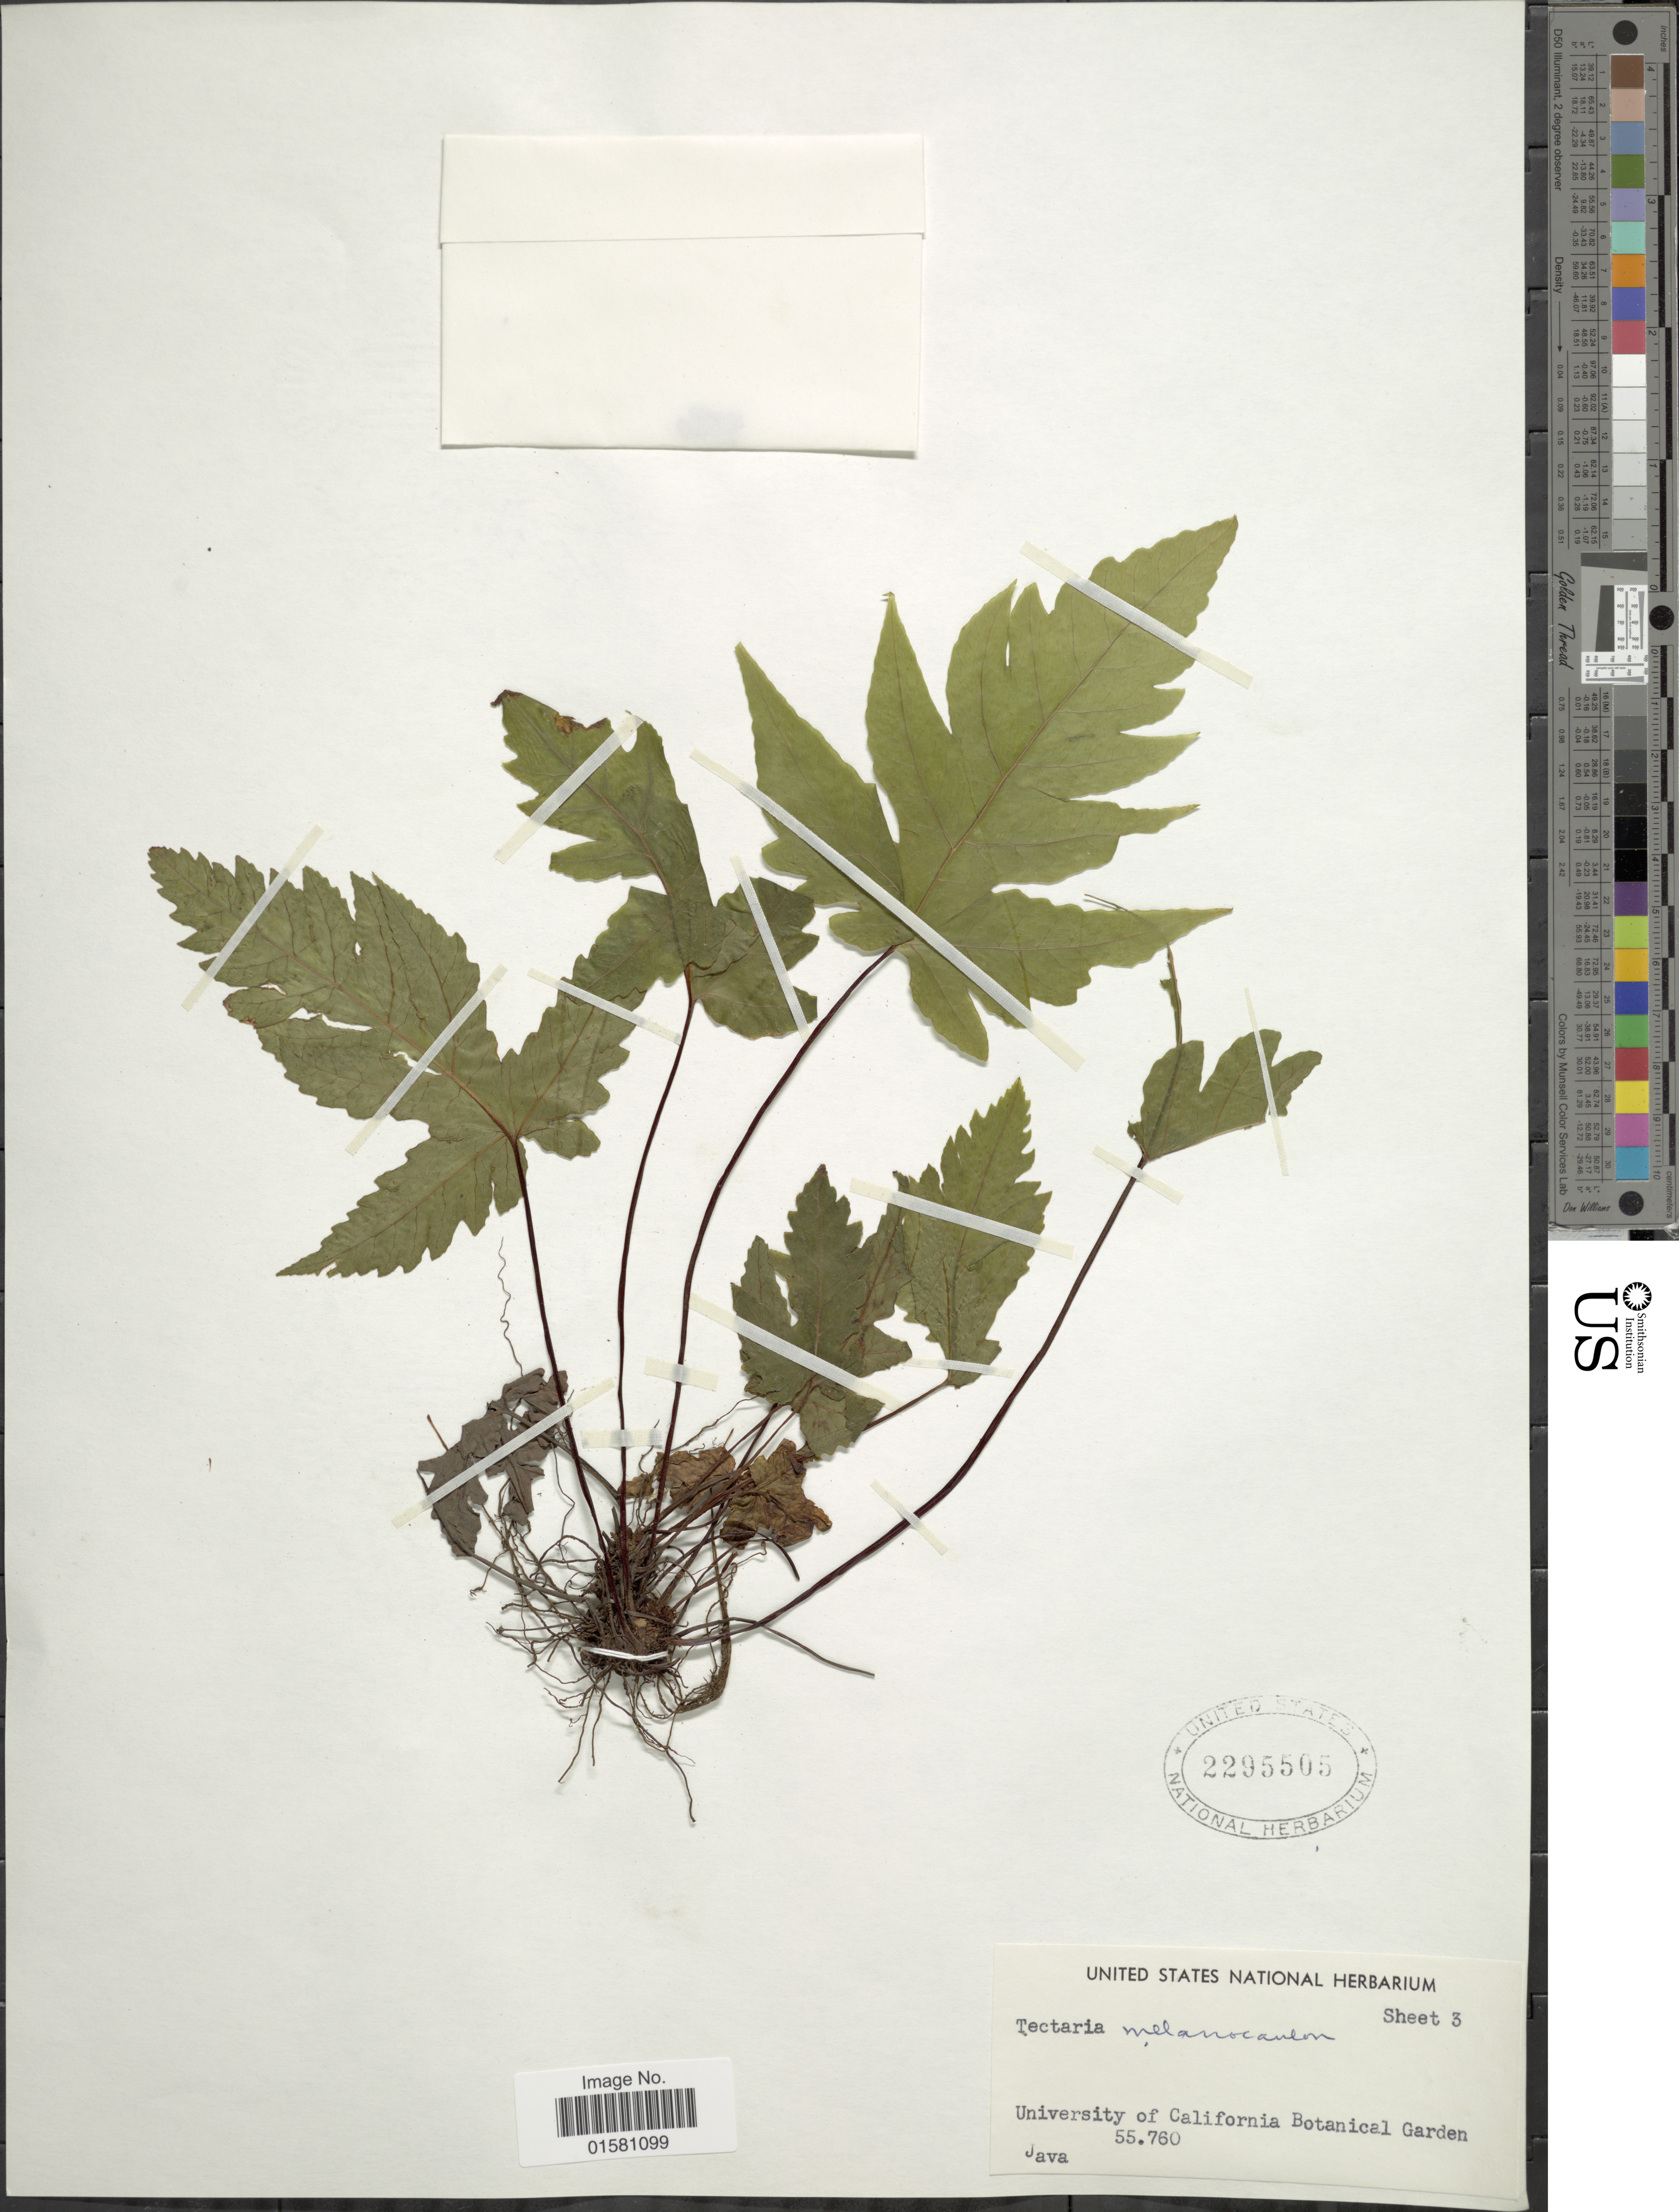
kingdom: Plantae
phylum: Tracheophyta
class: Polypodiopsida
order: Polypodiales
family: Tectariaceae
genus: Tectaria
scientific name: Tectaria melanocaulos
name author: (Bedd.) Copel.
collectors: Univ. Calif. Bot. Gard.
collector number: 55760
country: Indonesia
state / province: Java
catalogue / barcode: US 2295505